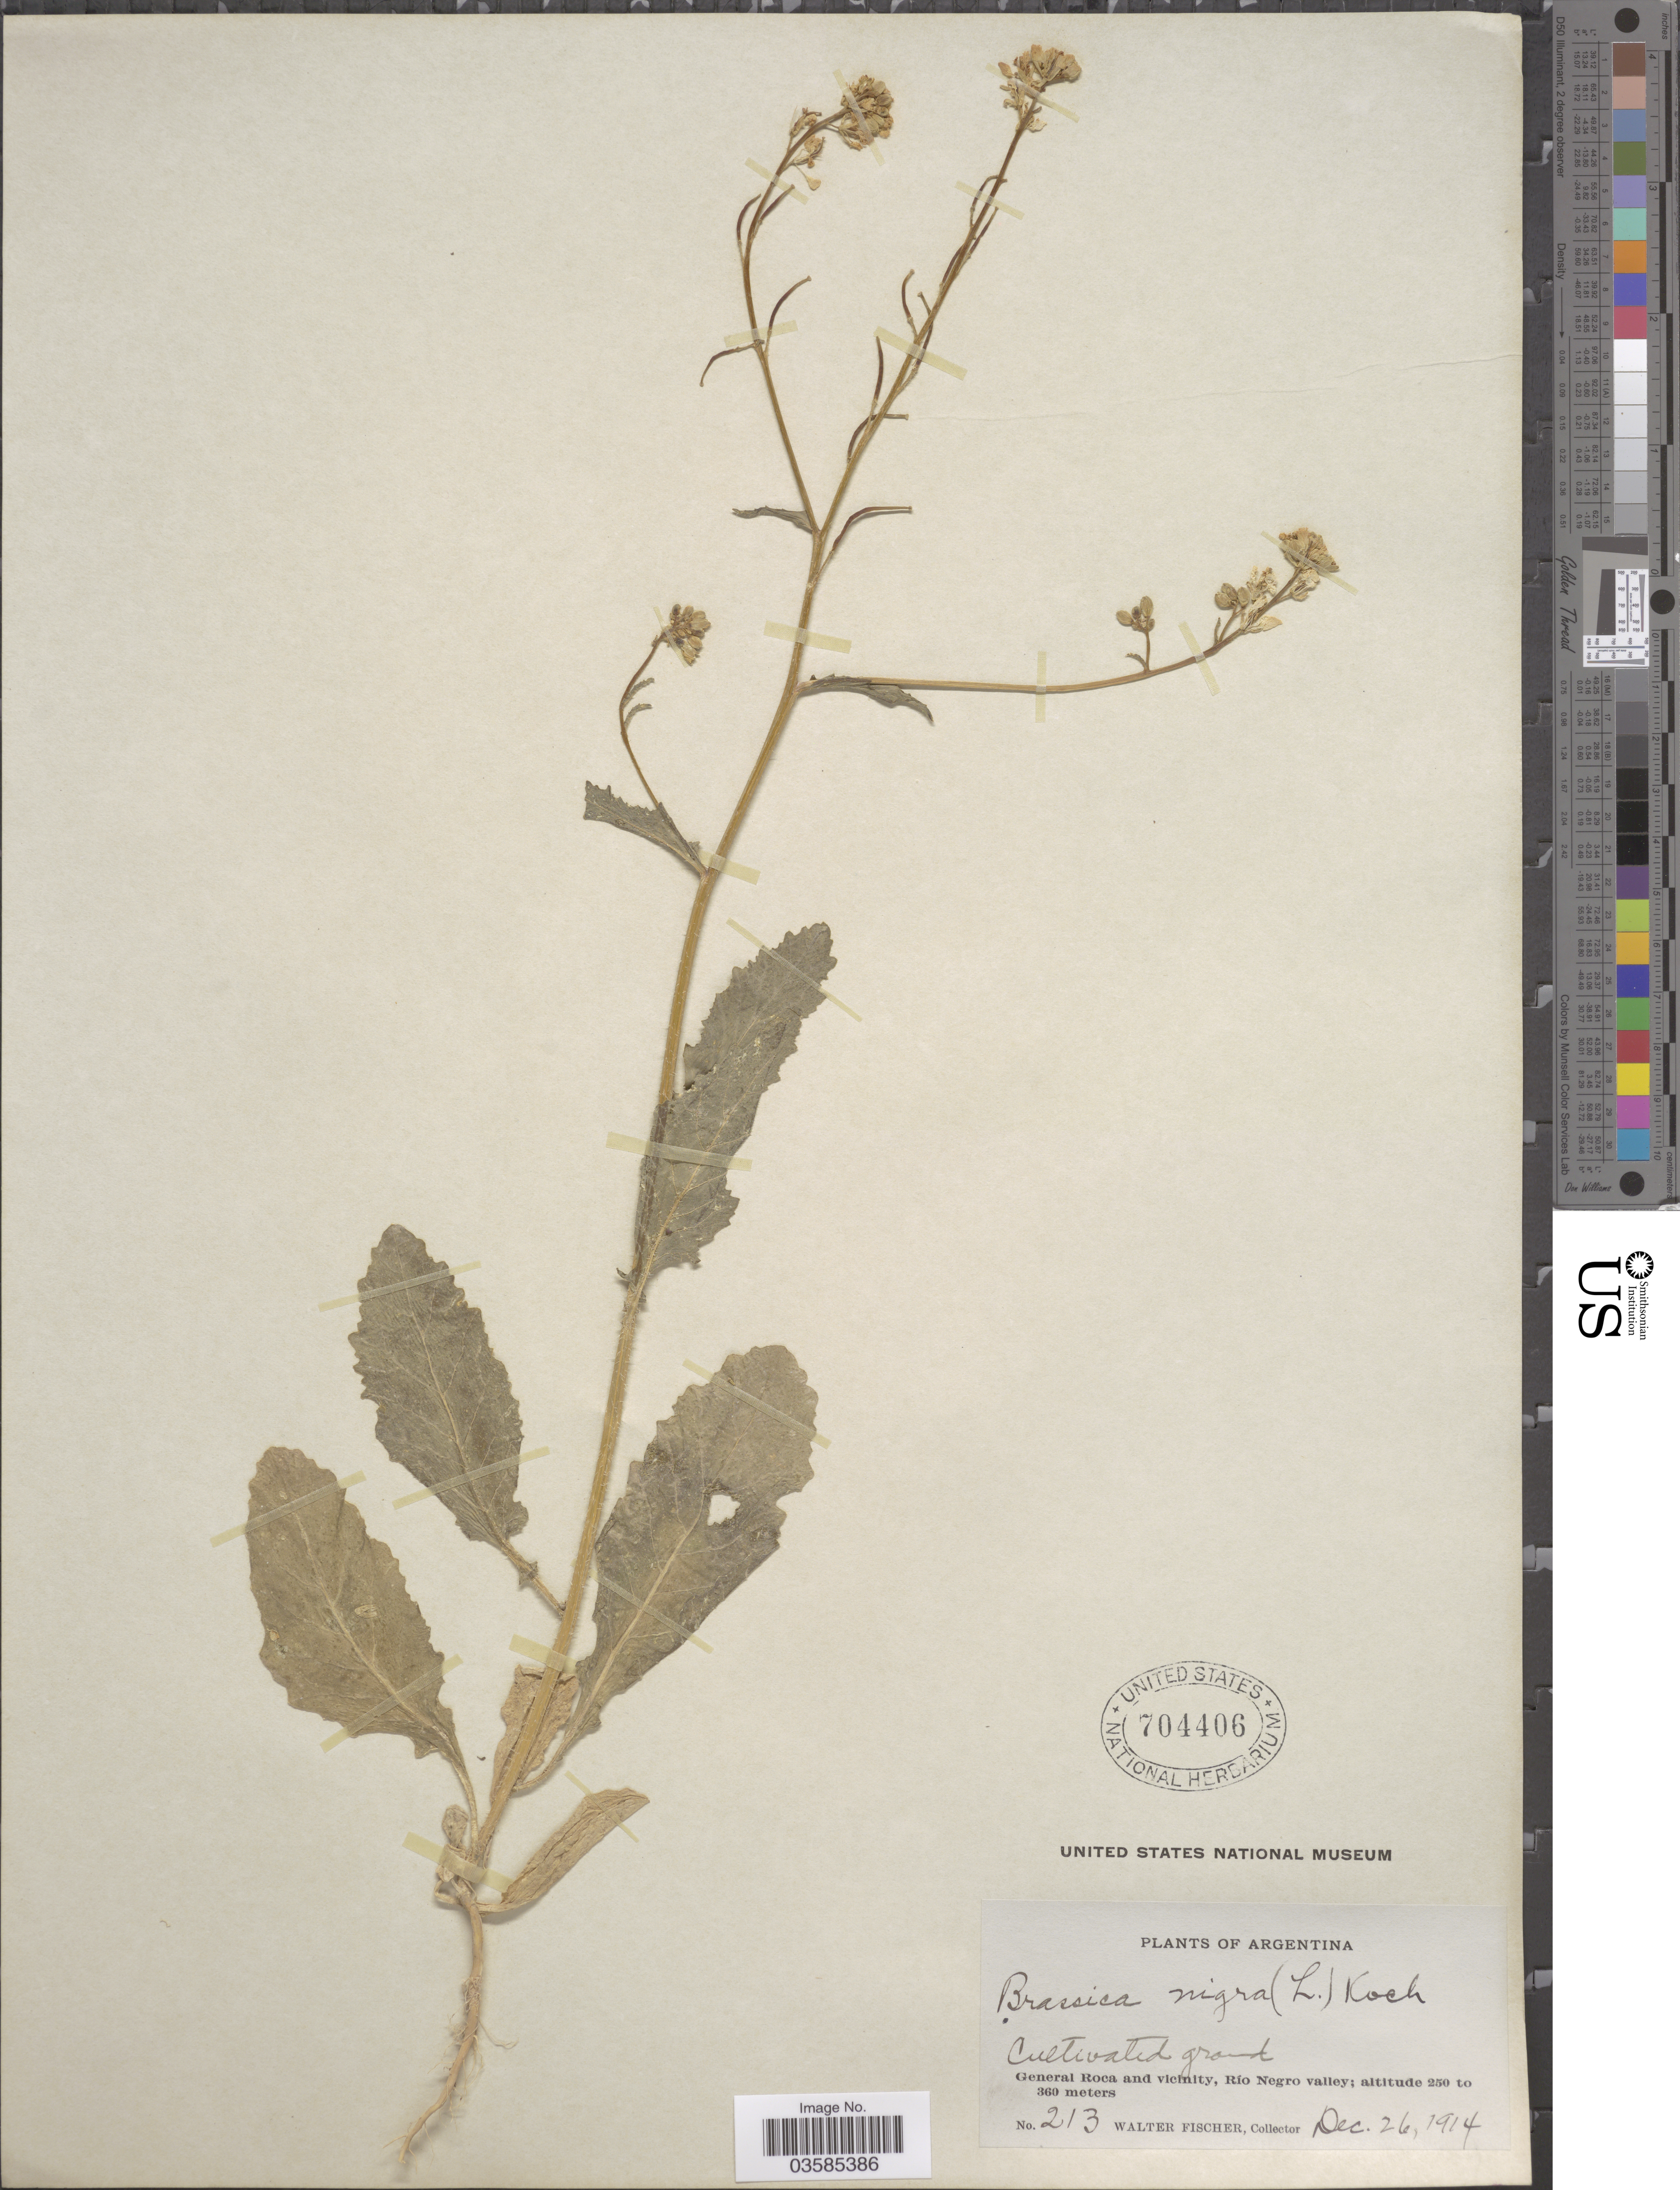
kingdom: Plantae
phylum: Tracheophyta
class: Magnoliopsida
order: Brassicales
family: Brassicaceae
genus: Brassica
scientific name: Brassica nigra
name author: (L.) W.D.J. Koch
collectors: W. Fischer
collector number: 213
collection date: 1914-12-26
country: Argentina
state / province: Rio Negro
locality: General Roca and vicinity, Rio Negro valley.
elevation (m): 250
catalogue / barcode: US 704406